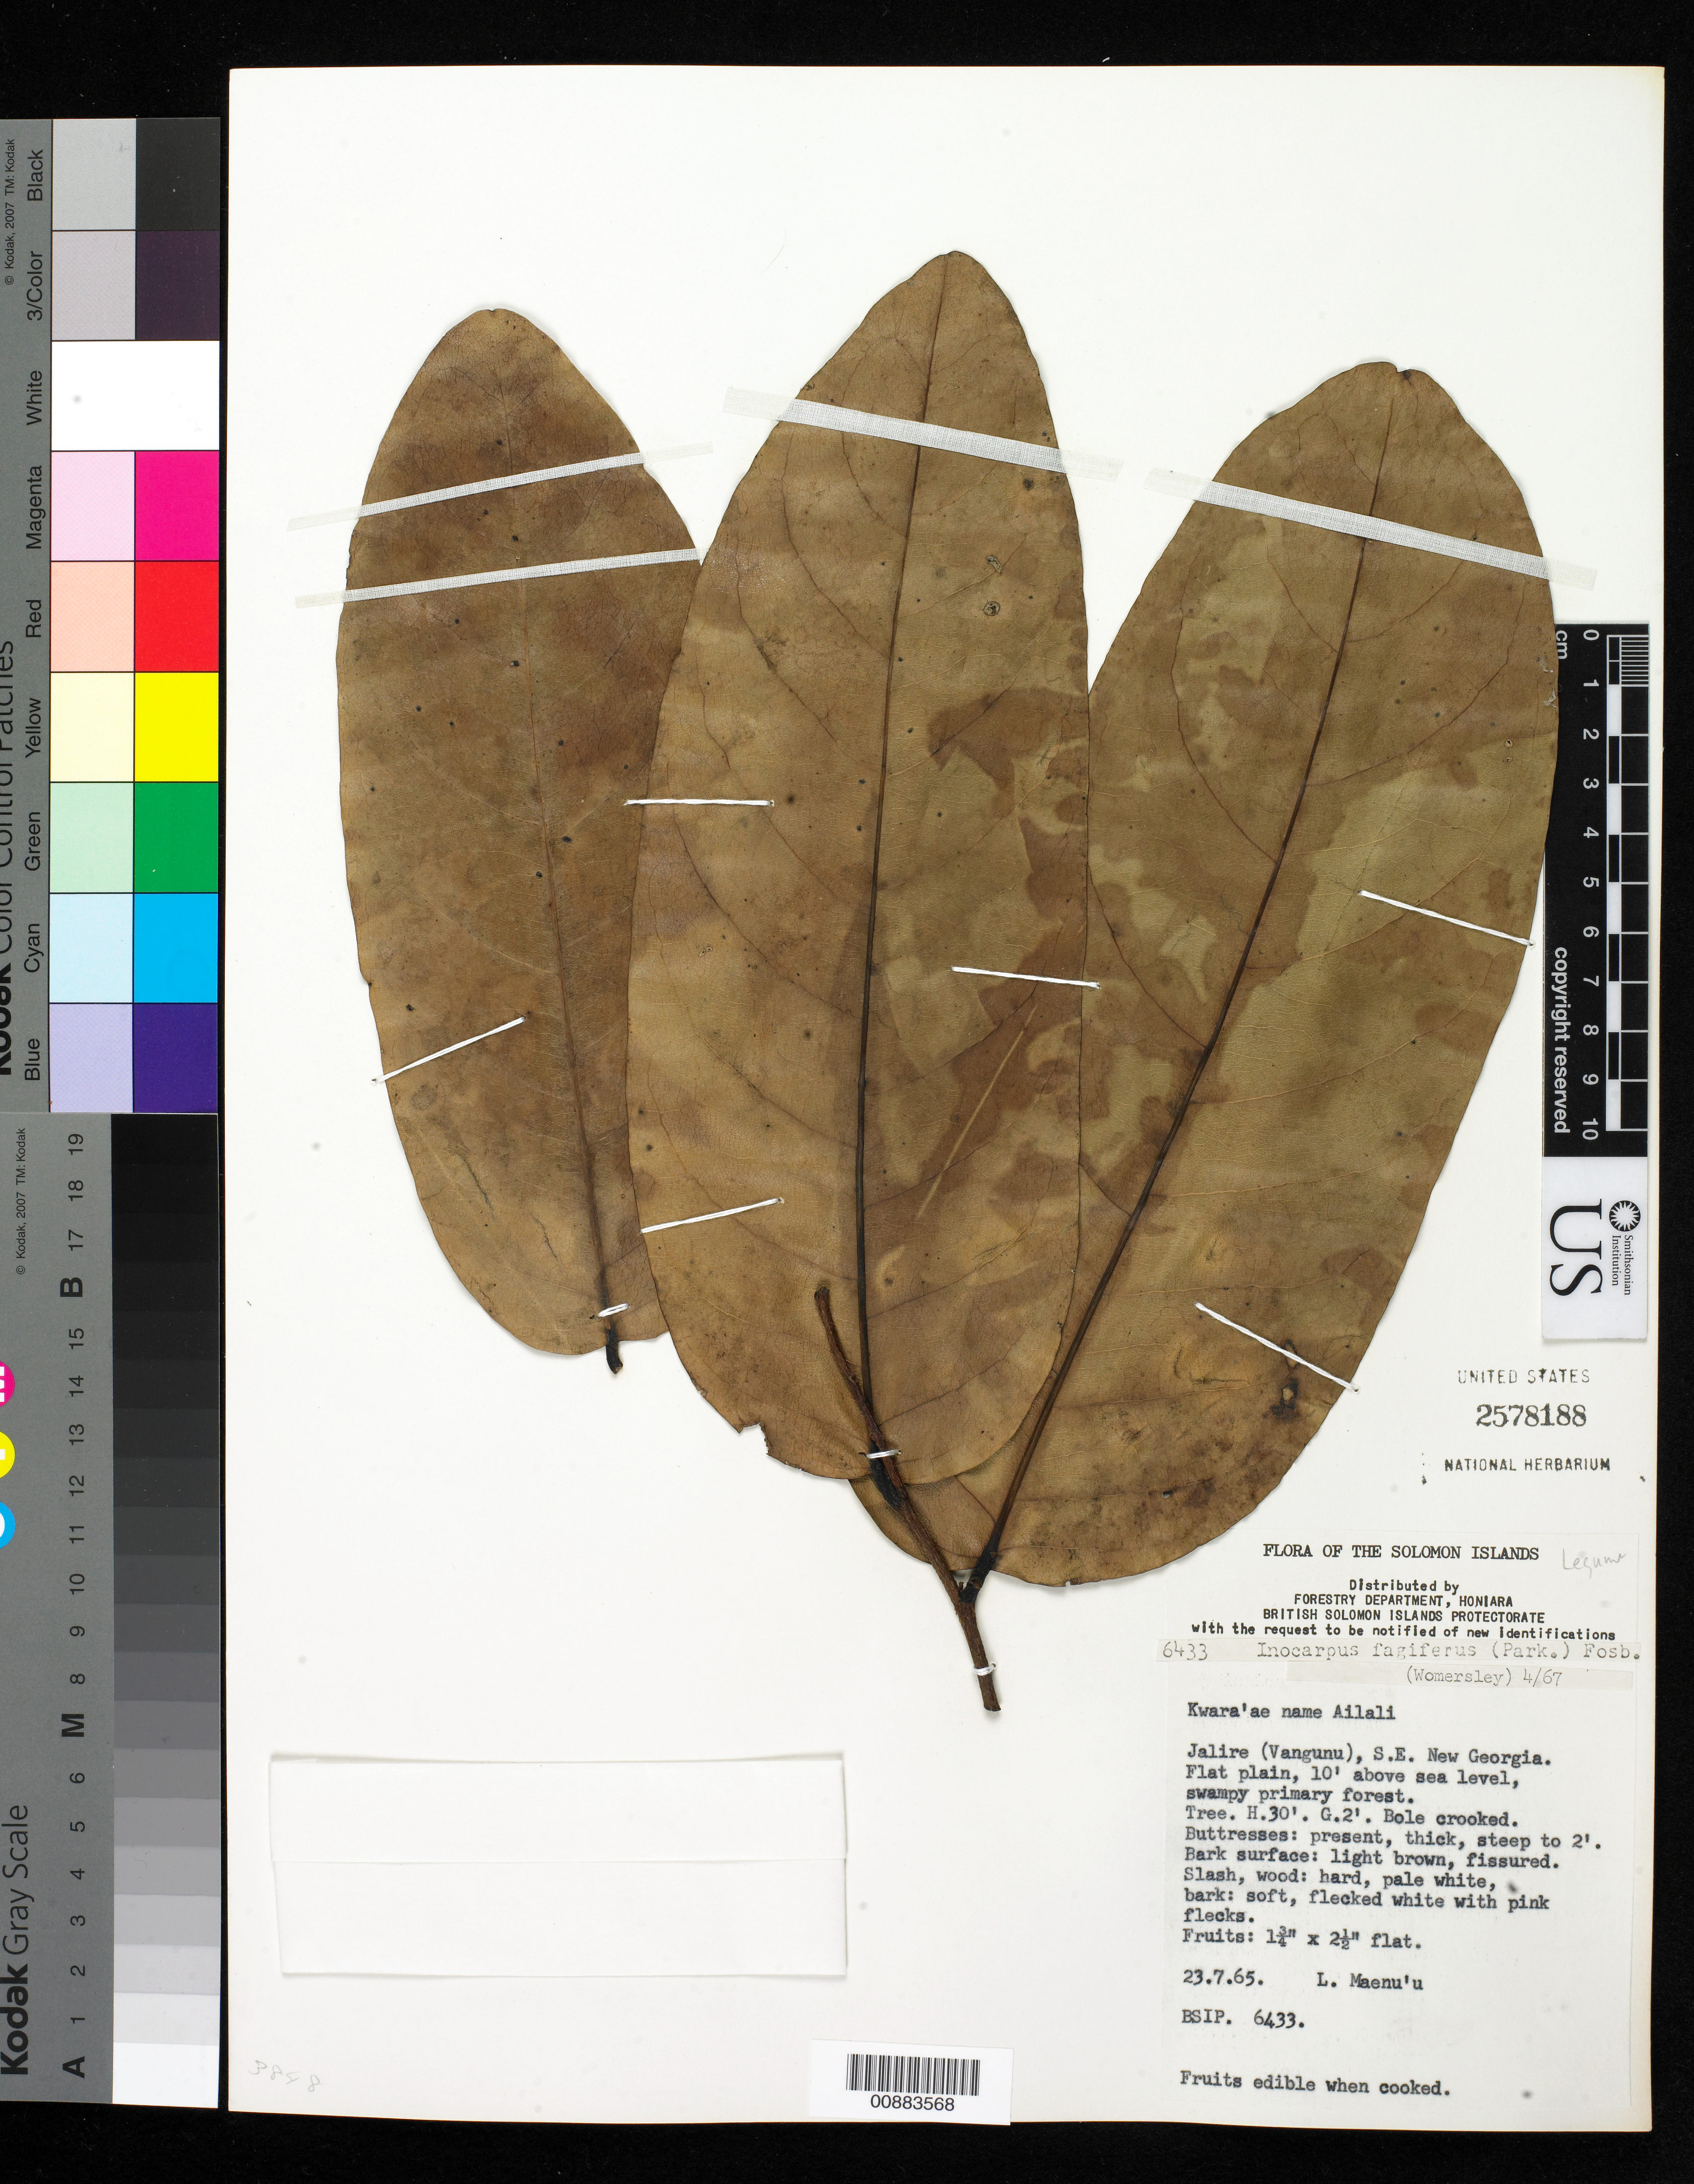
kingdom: Plantae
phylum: Tracheophyta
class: Magnoliopsida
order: Fabales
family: Fabaceae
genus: Inocarpus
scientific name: Inocarpus fagifer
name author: (Parkinson) Fosberg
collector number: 6433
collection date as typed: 27 Jul 1965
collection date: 1965-07-27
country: Solomon Islands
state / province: Western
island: Vangunu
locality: New Georgia Group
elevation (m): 3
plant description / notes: MJD copied to EBDCS- Food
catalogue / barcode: US 2578188